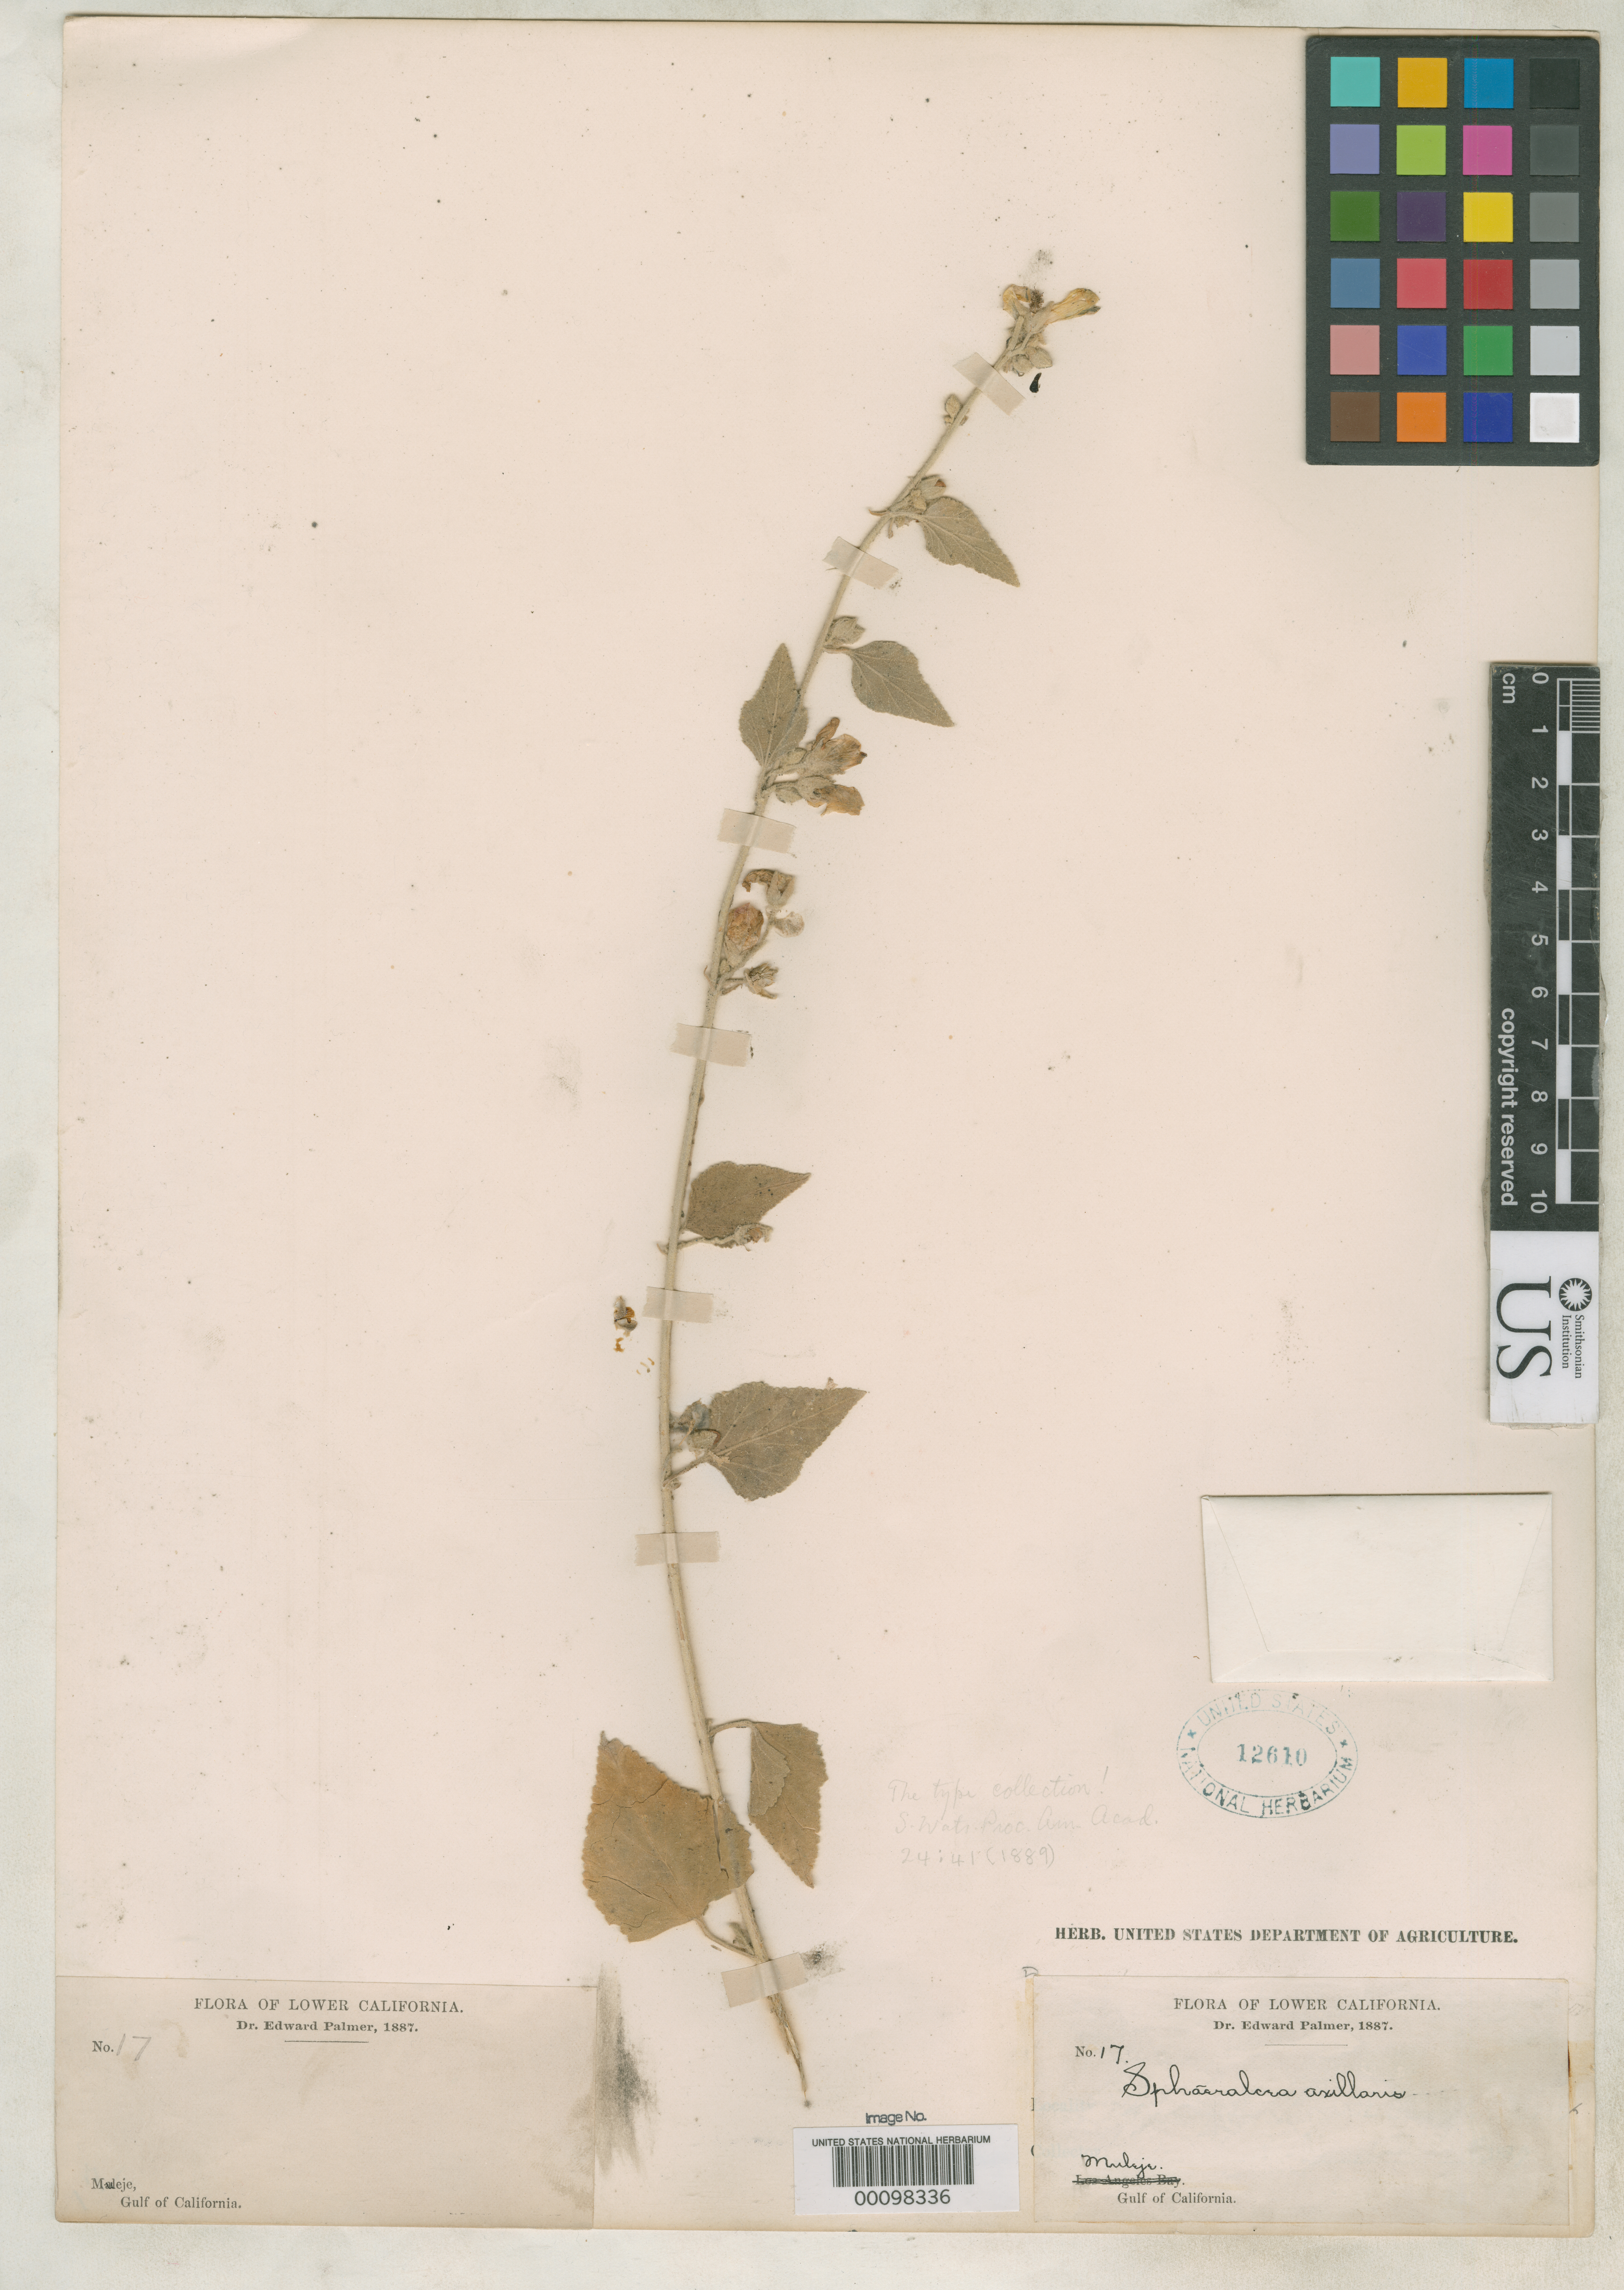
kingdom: Plantae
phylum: Tracheophyta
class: Magnoliopsida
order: Malvales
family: Malvaceae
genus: Sphaeralcea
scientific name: Sphaeralcea axillaris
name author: S. Watson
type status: Type Collection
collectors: E. Palmer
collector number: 17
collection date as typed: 1887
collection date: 1887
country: Mexico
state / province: Baja California Sur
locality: Muleje.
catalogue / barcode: US 12610